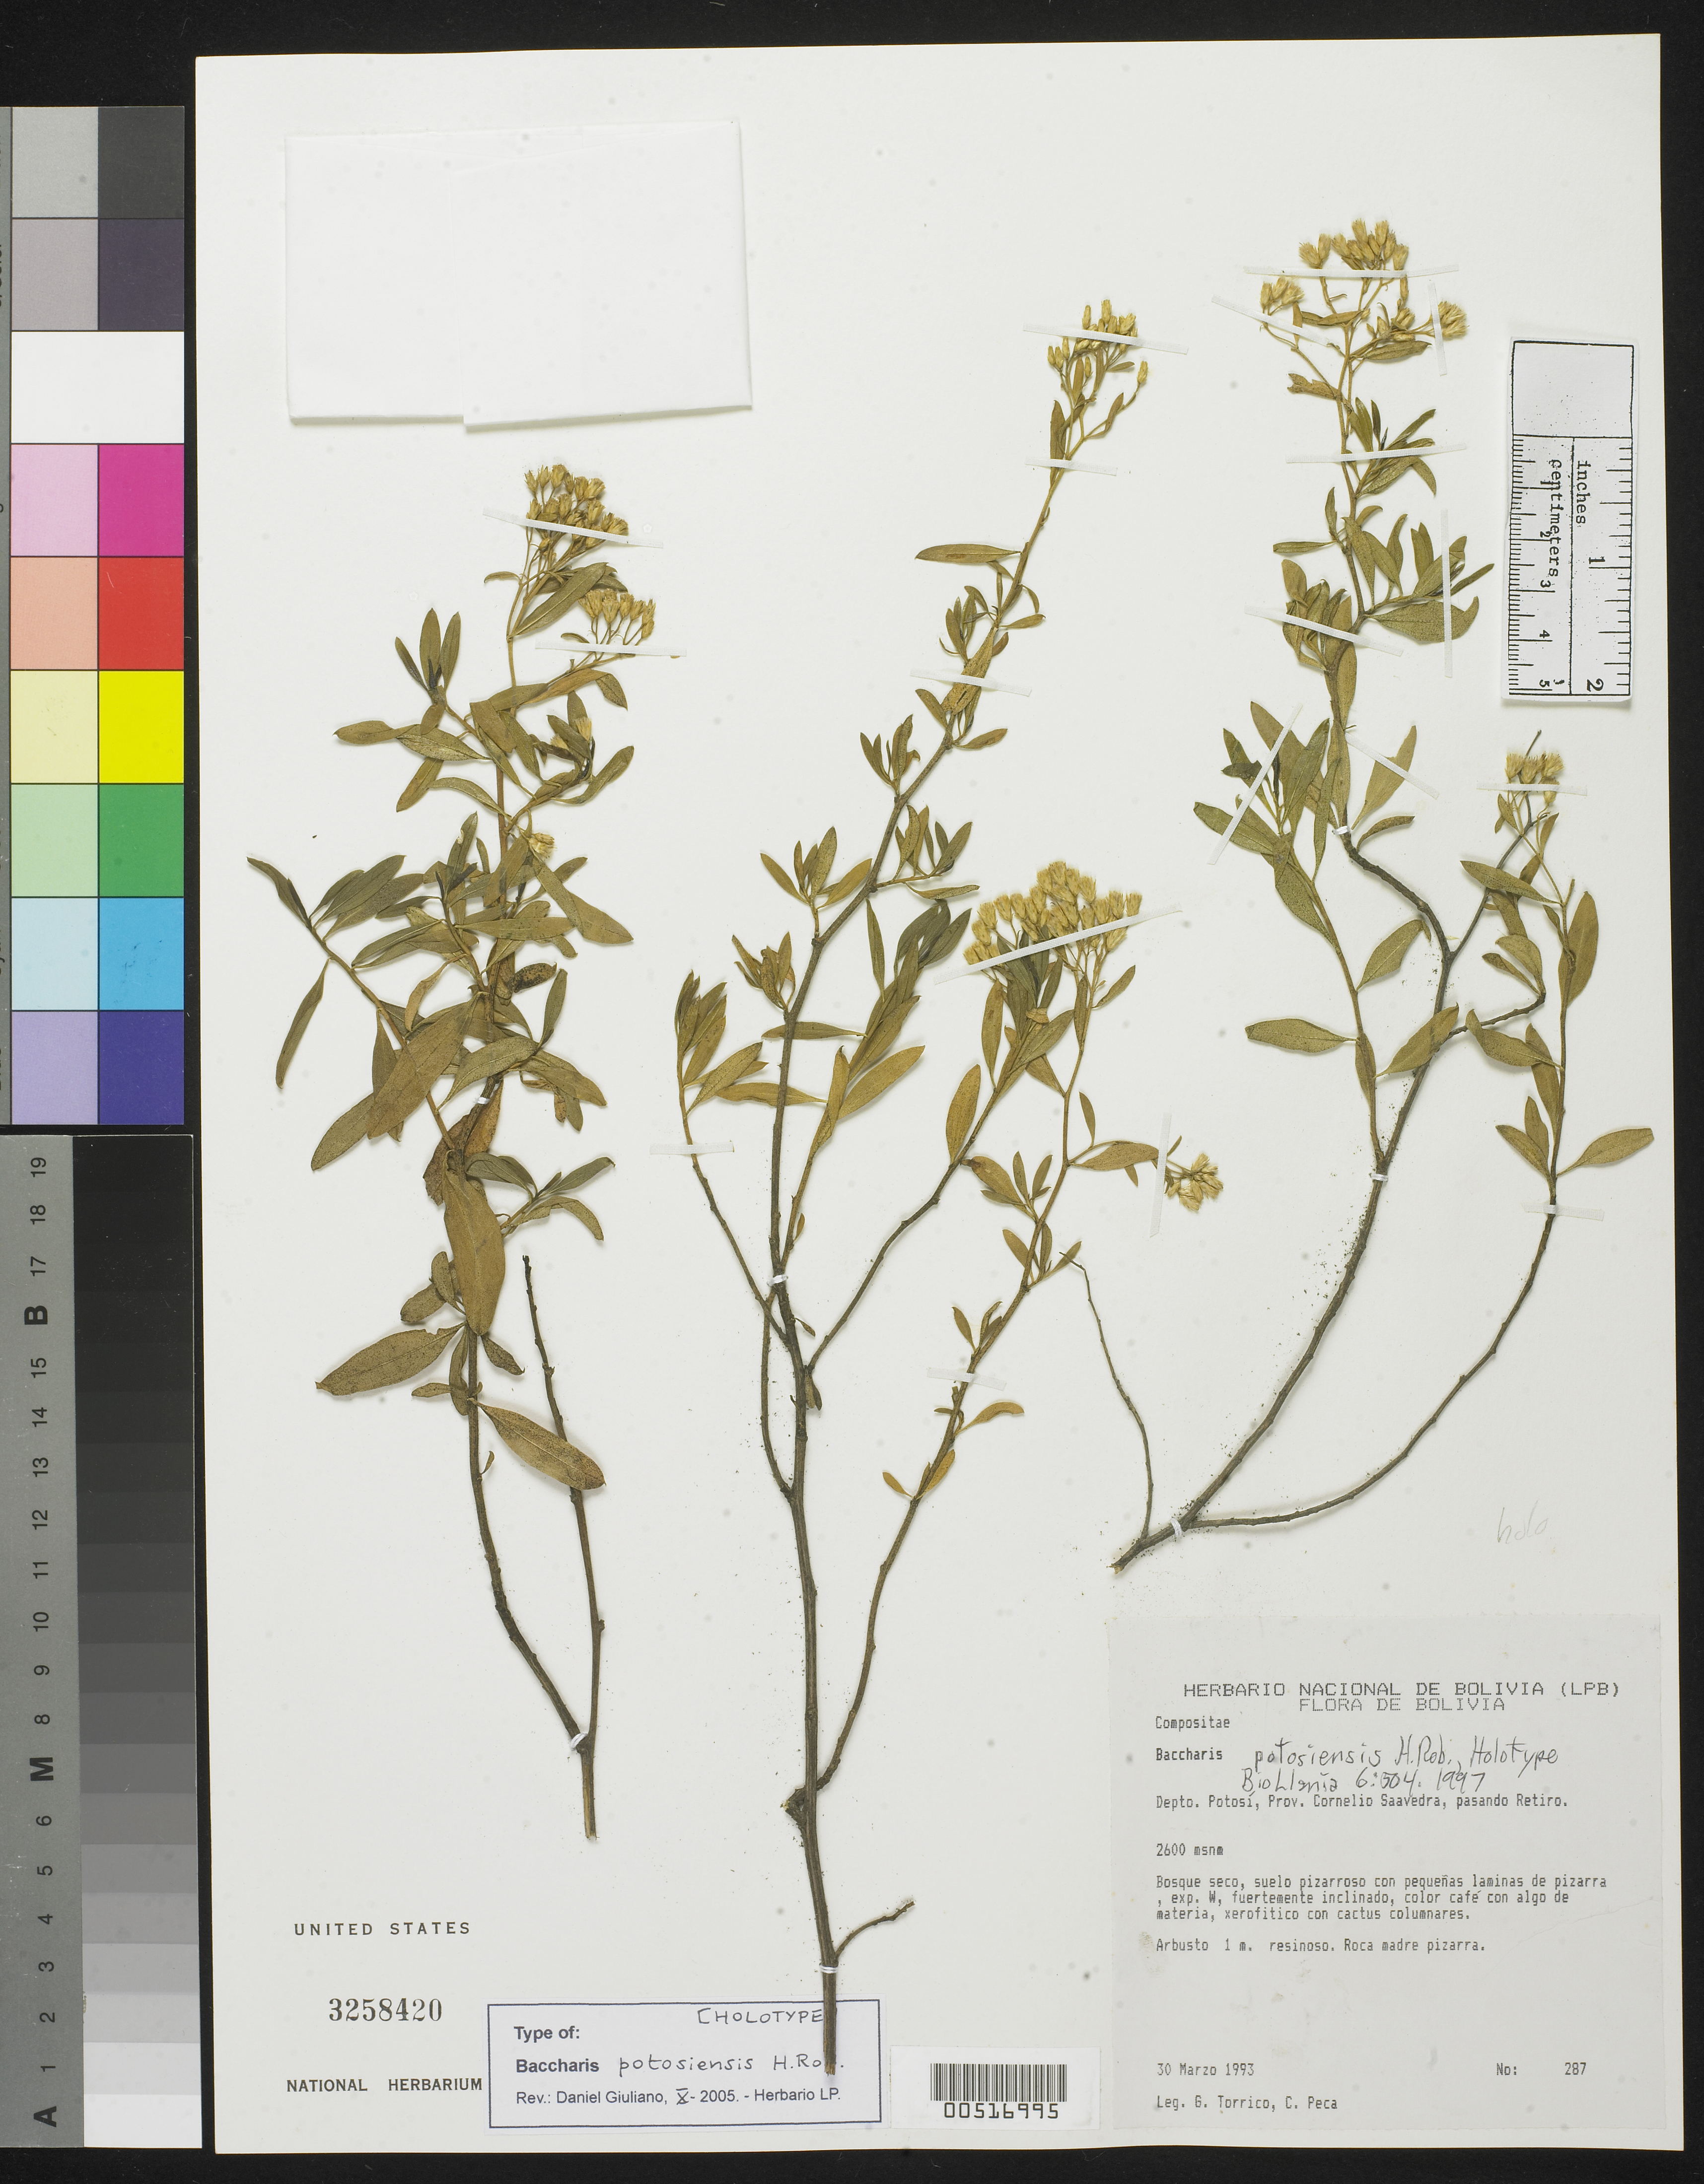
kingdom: Plantae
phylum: Tracheophyta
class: Magnoliopsida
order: Asterales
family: Asteraceae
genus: Baccharis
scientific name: Baccharis potosiensis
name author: H. Rob.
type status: Holotype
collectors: G. Torrico & C. Peca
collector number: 287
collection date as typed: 20 Mar 1993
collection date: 1993-03-20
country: Bolivia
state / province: Potosí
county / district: Cornelio Saavedra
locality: Pasando Retiro.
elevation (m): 2600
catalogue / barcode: US 3258420